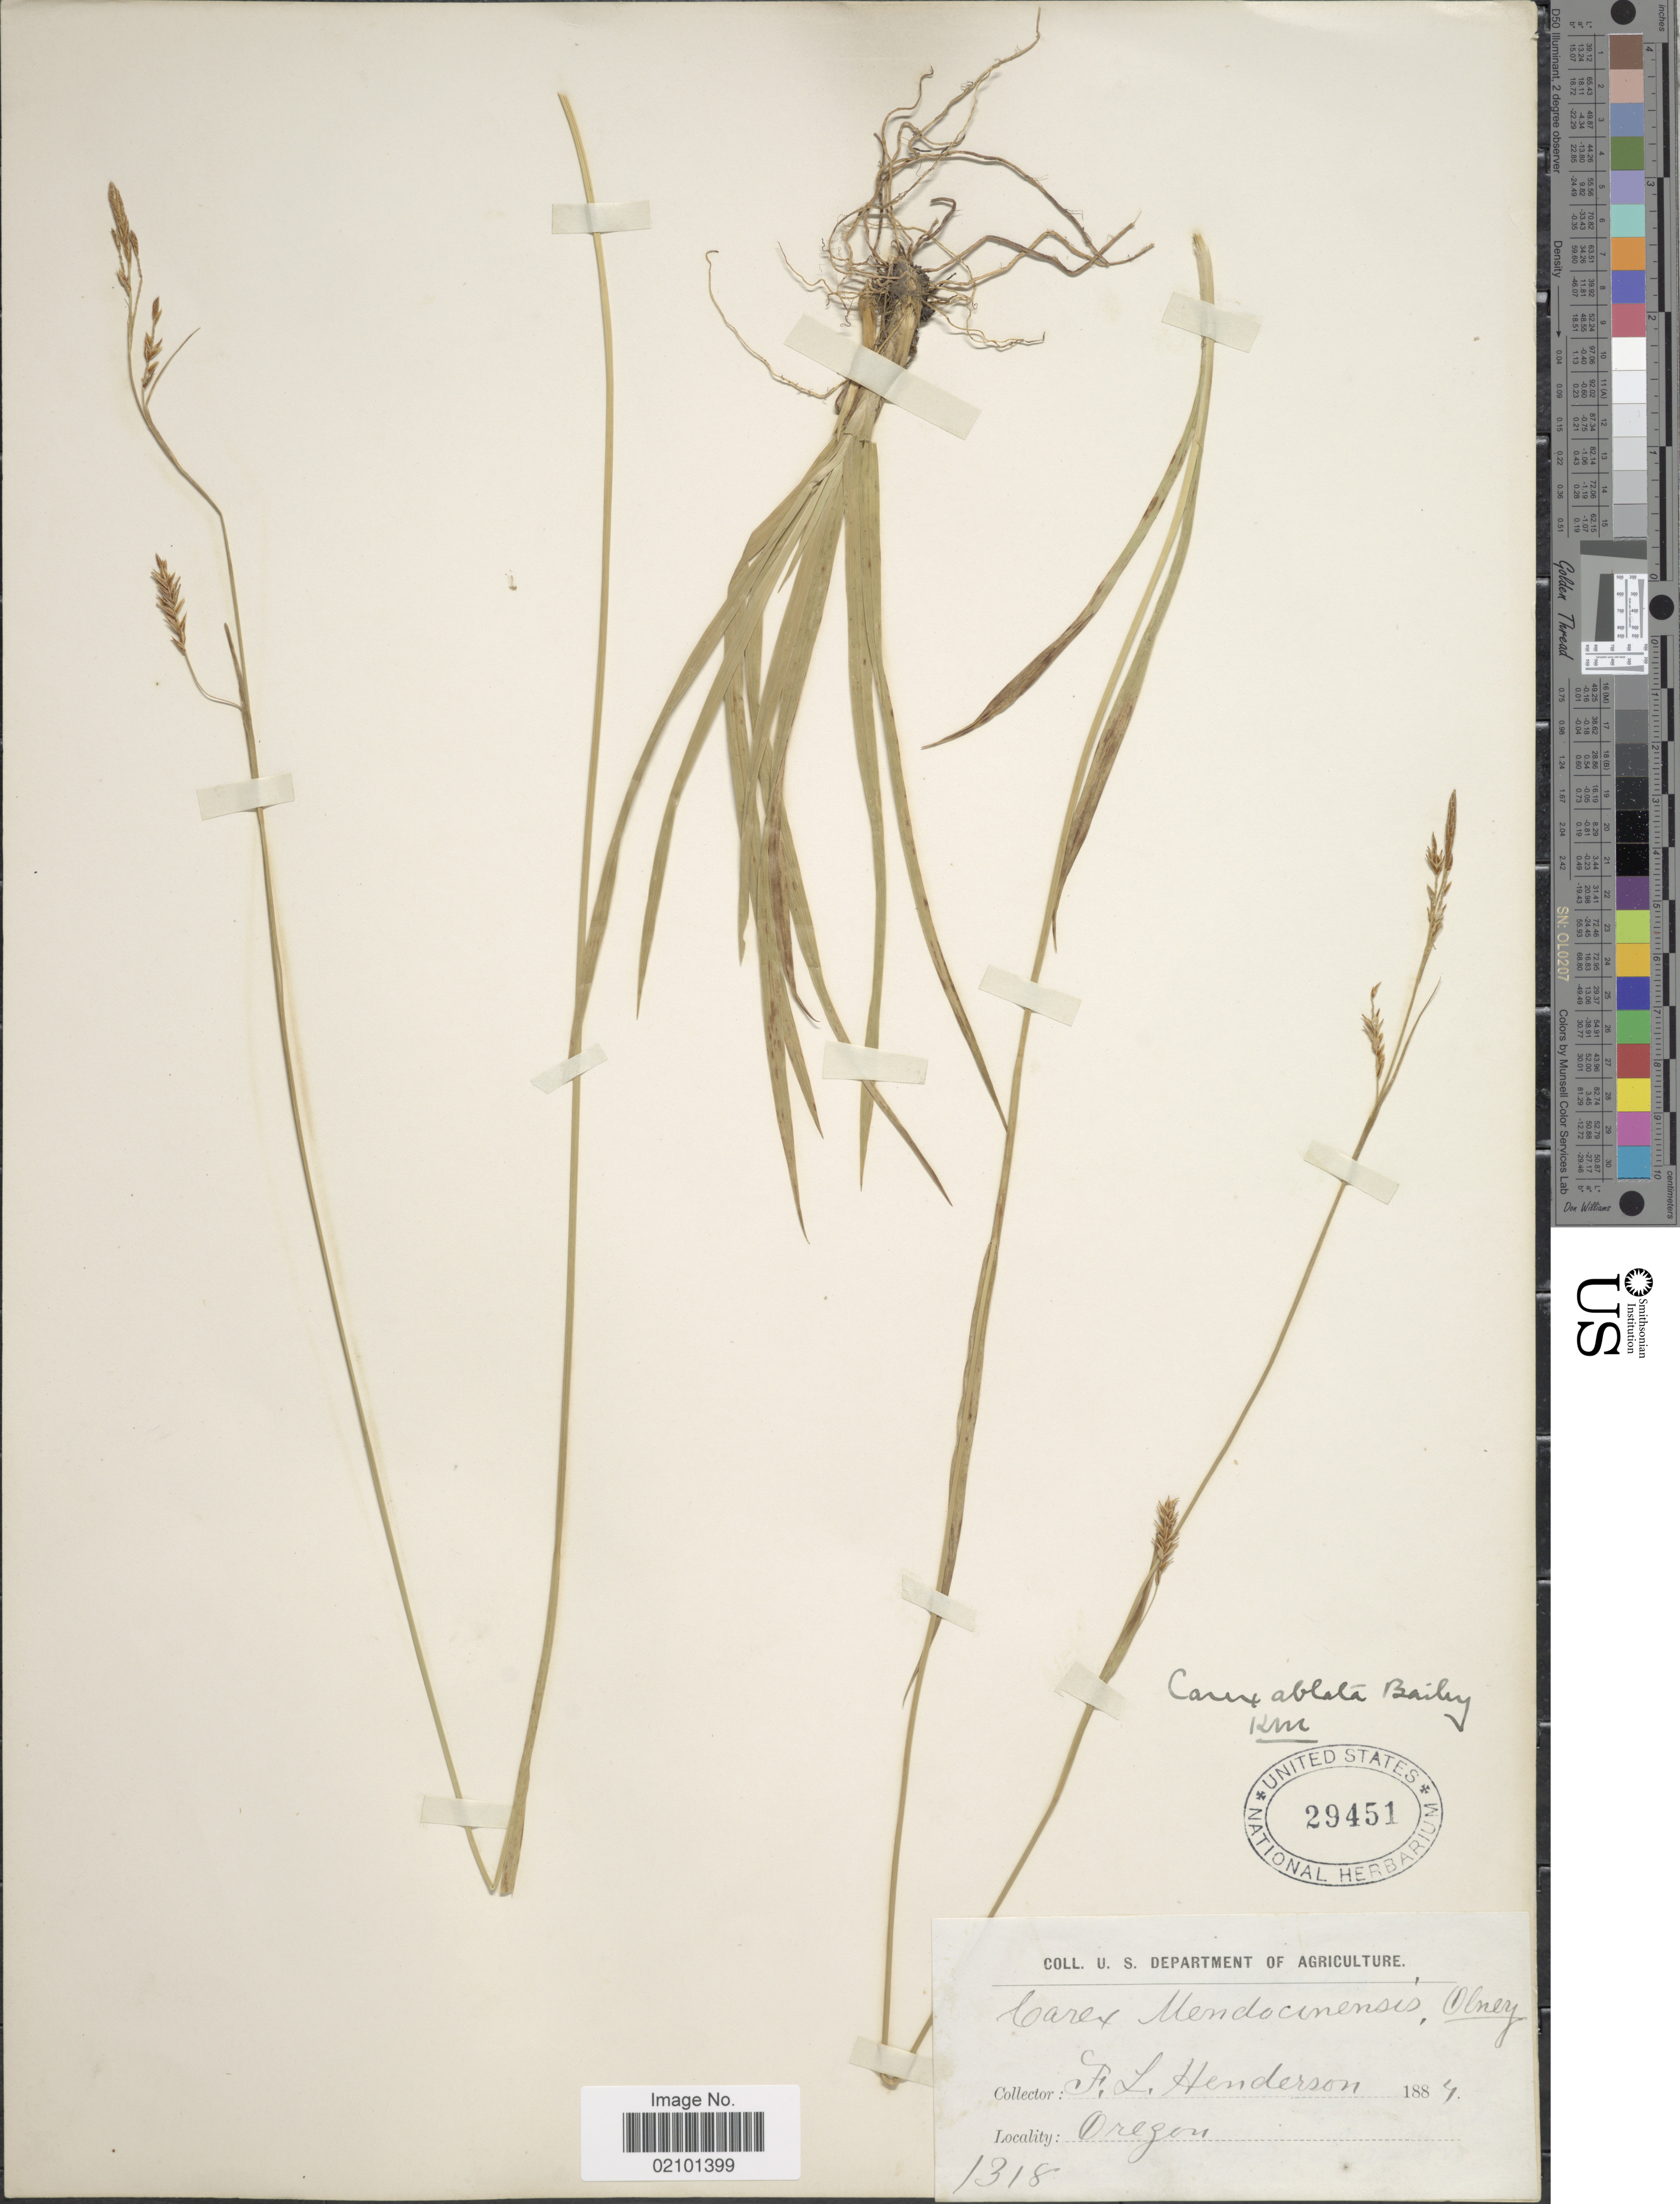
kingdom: Plantae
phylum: Tracheophyta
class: Liliopsida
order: Poales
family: Cyperaceae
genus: Carex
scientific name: Carex ablata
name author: L.H. Bailey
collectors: F. Henderson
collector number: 1318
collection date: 1884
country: United States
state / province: Oregon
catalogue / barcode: US 29451